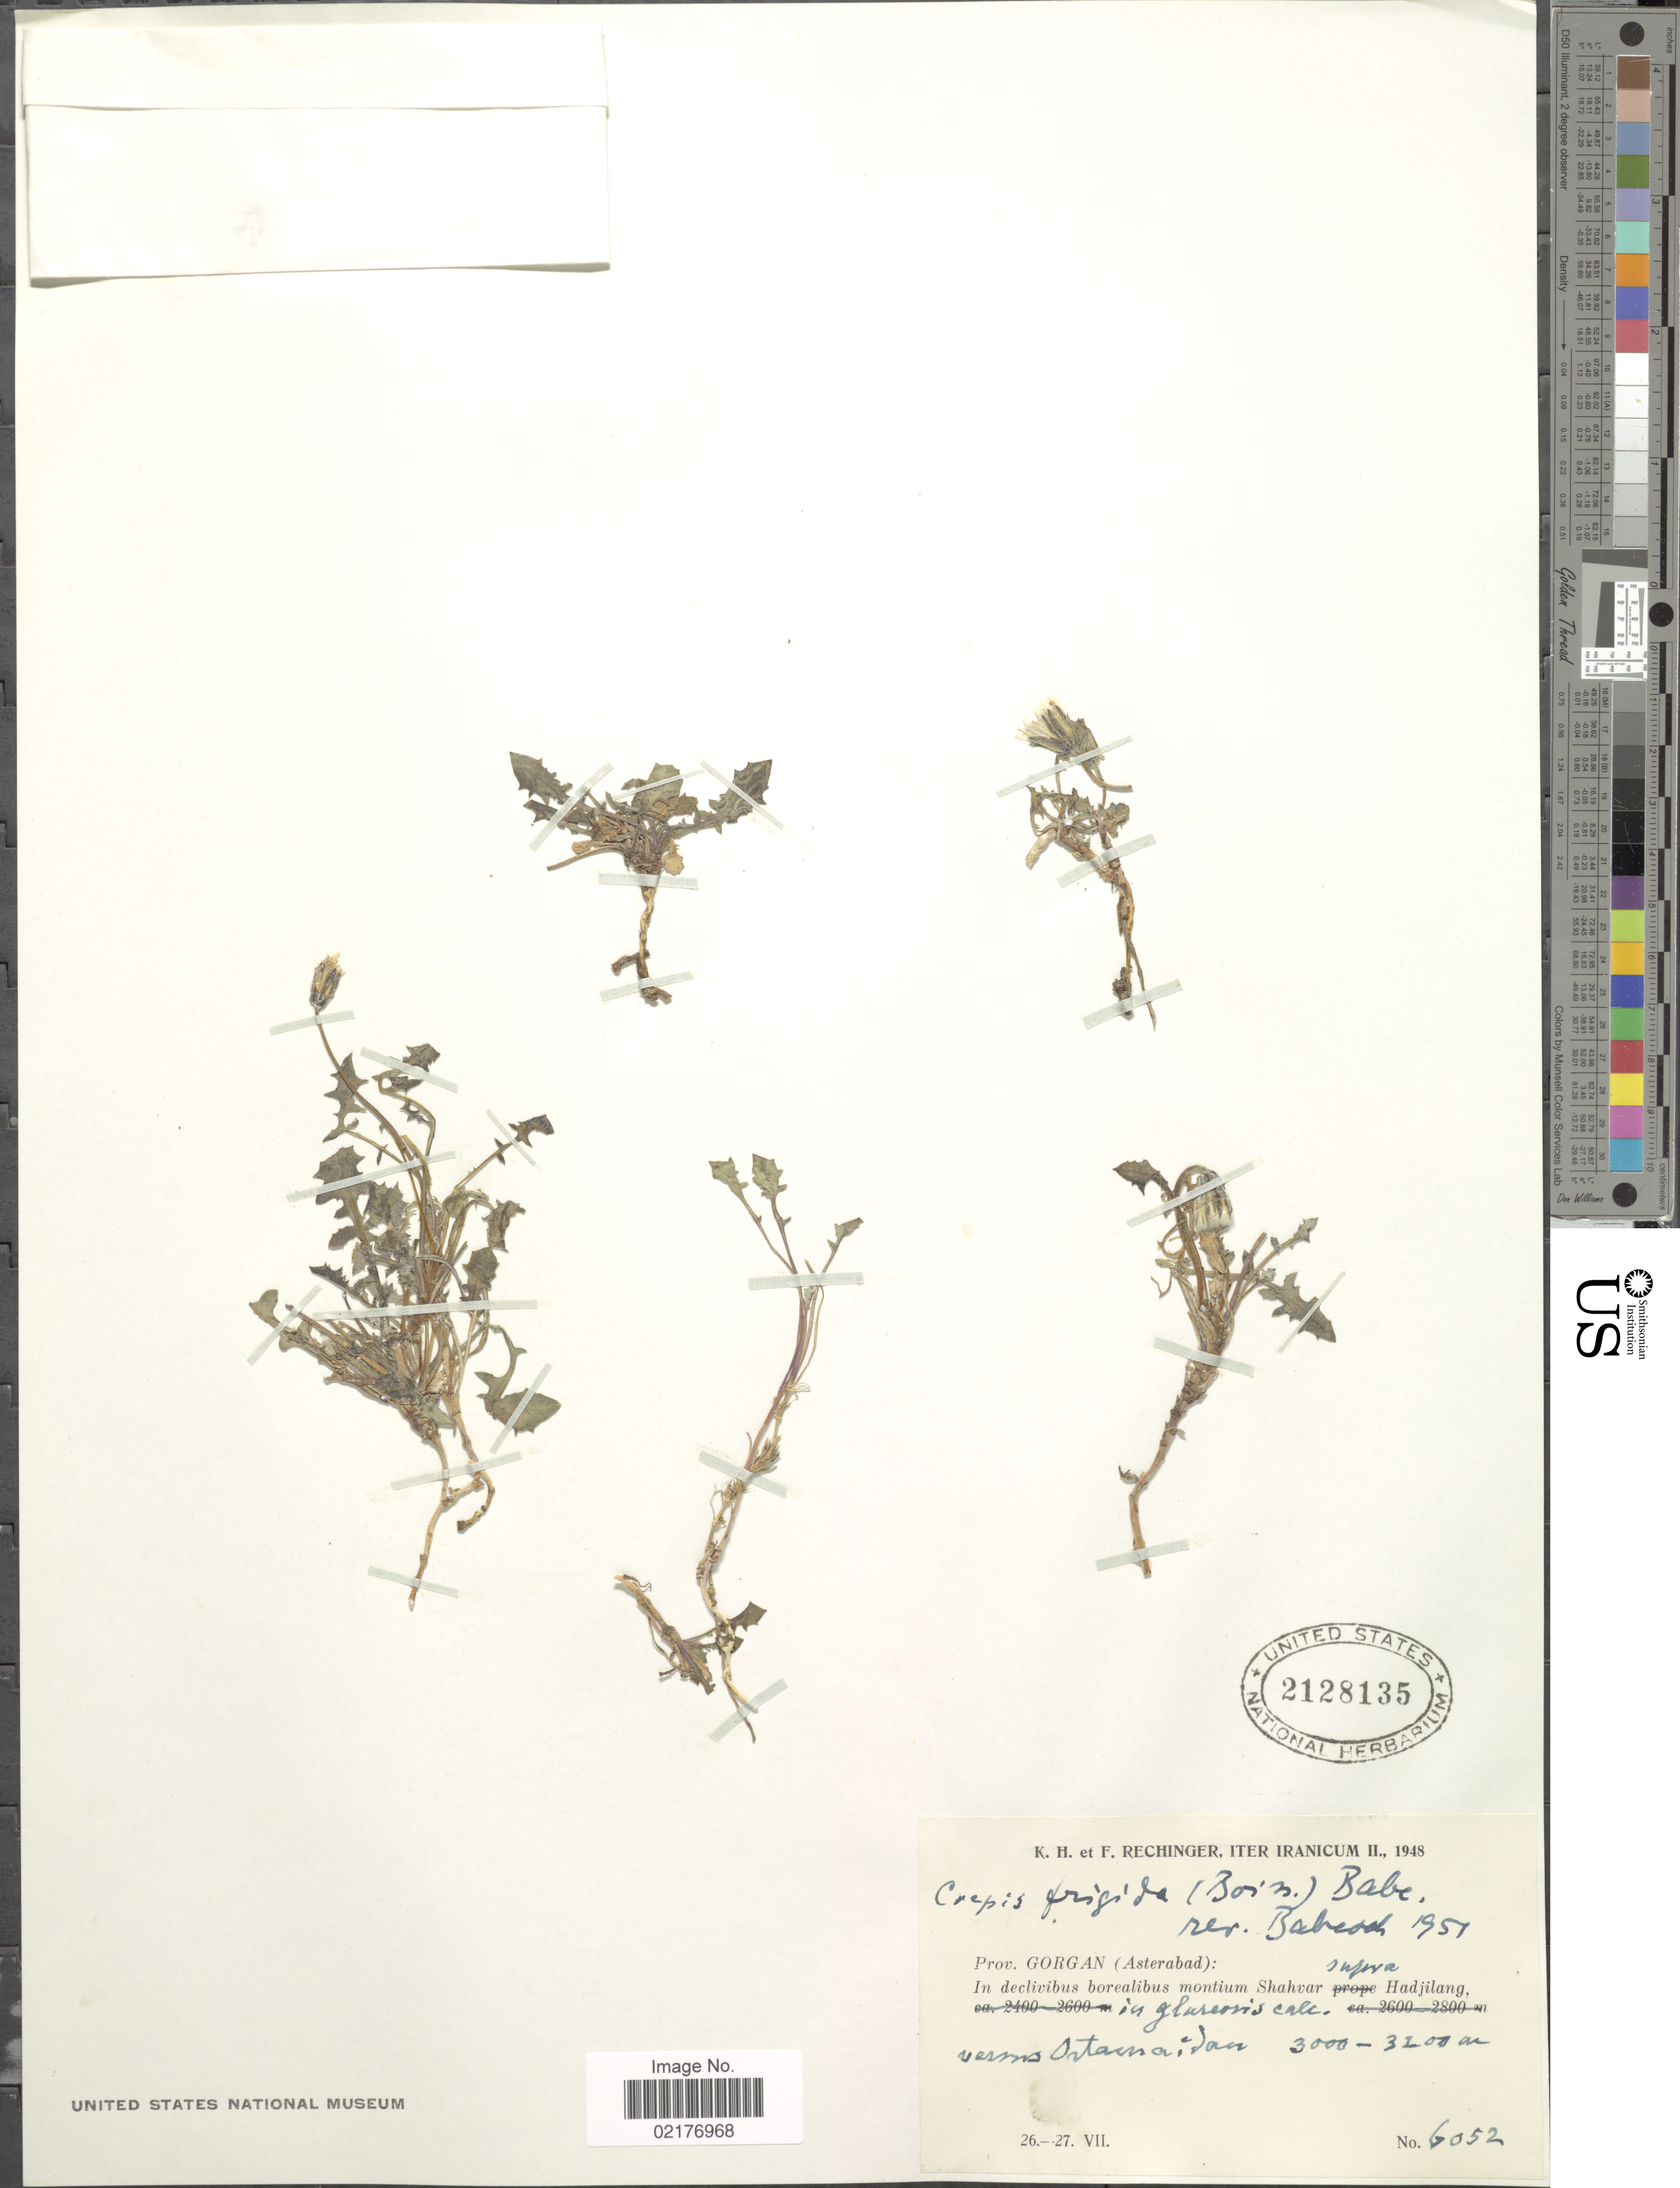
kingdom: Plantae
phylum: Tracheophyta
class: Magnoliopsida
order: Asterales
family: Asteraceae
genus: Crepis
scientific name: Crepis intermedia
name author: A. Gray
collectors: K. H. Rechinger & F. Rechinger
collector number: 6052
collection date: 1948-07-26/1948-07-27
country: Iran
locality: Iter Iranicum, Prov. Gorgan (Asterabad): In declivibus borealibus montium Shahvar suora Hadjilang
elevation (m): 3000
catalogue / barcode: US 2128135